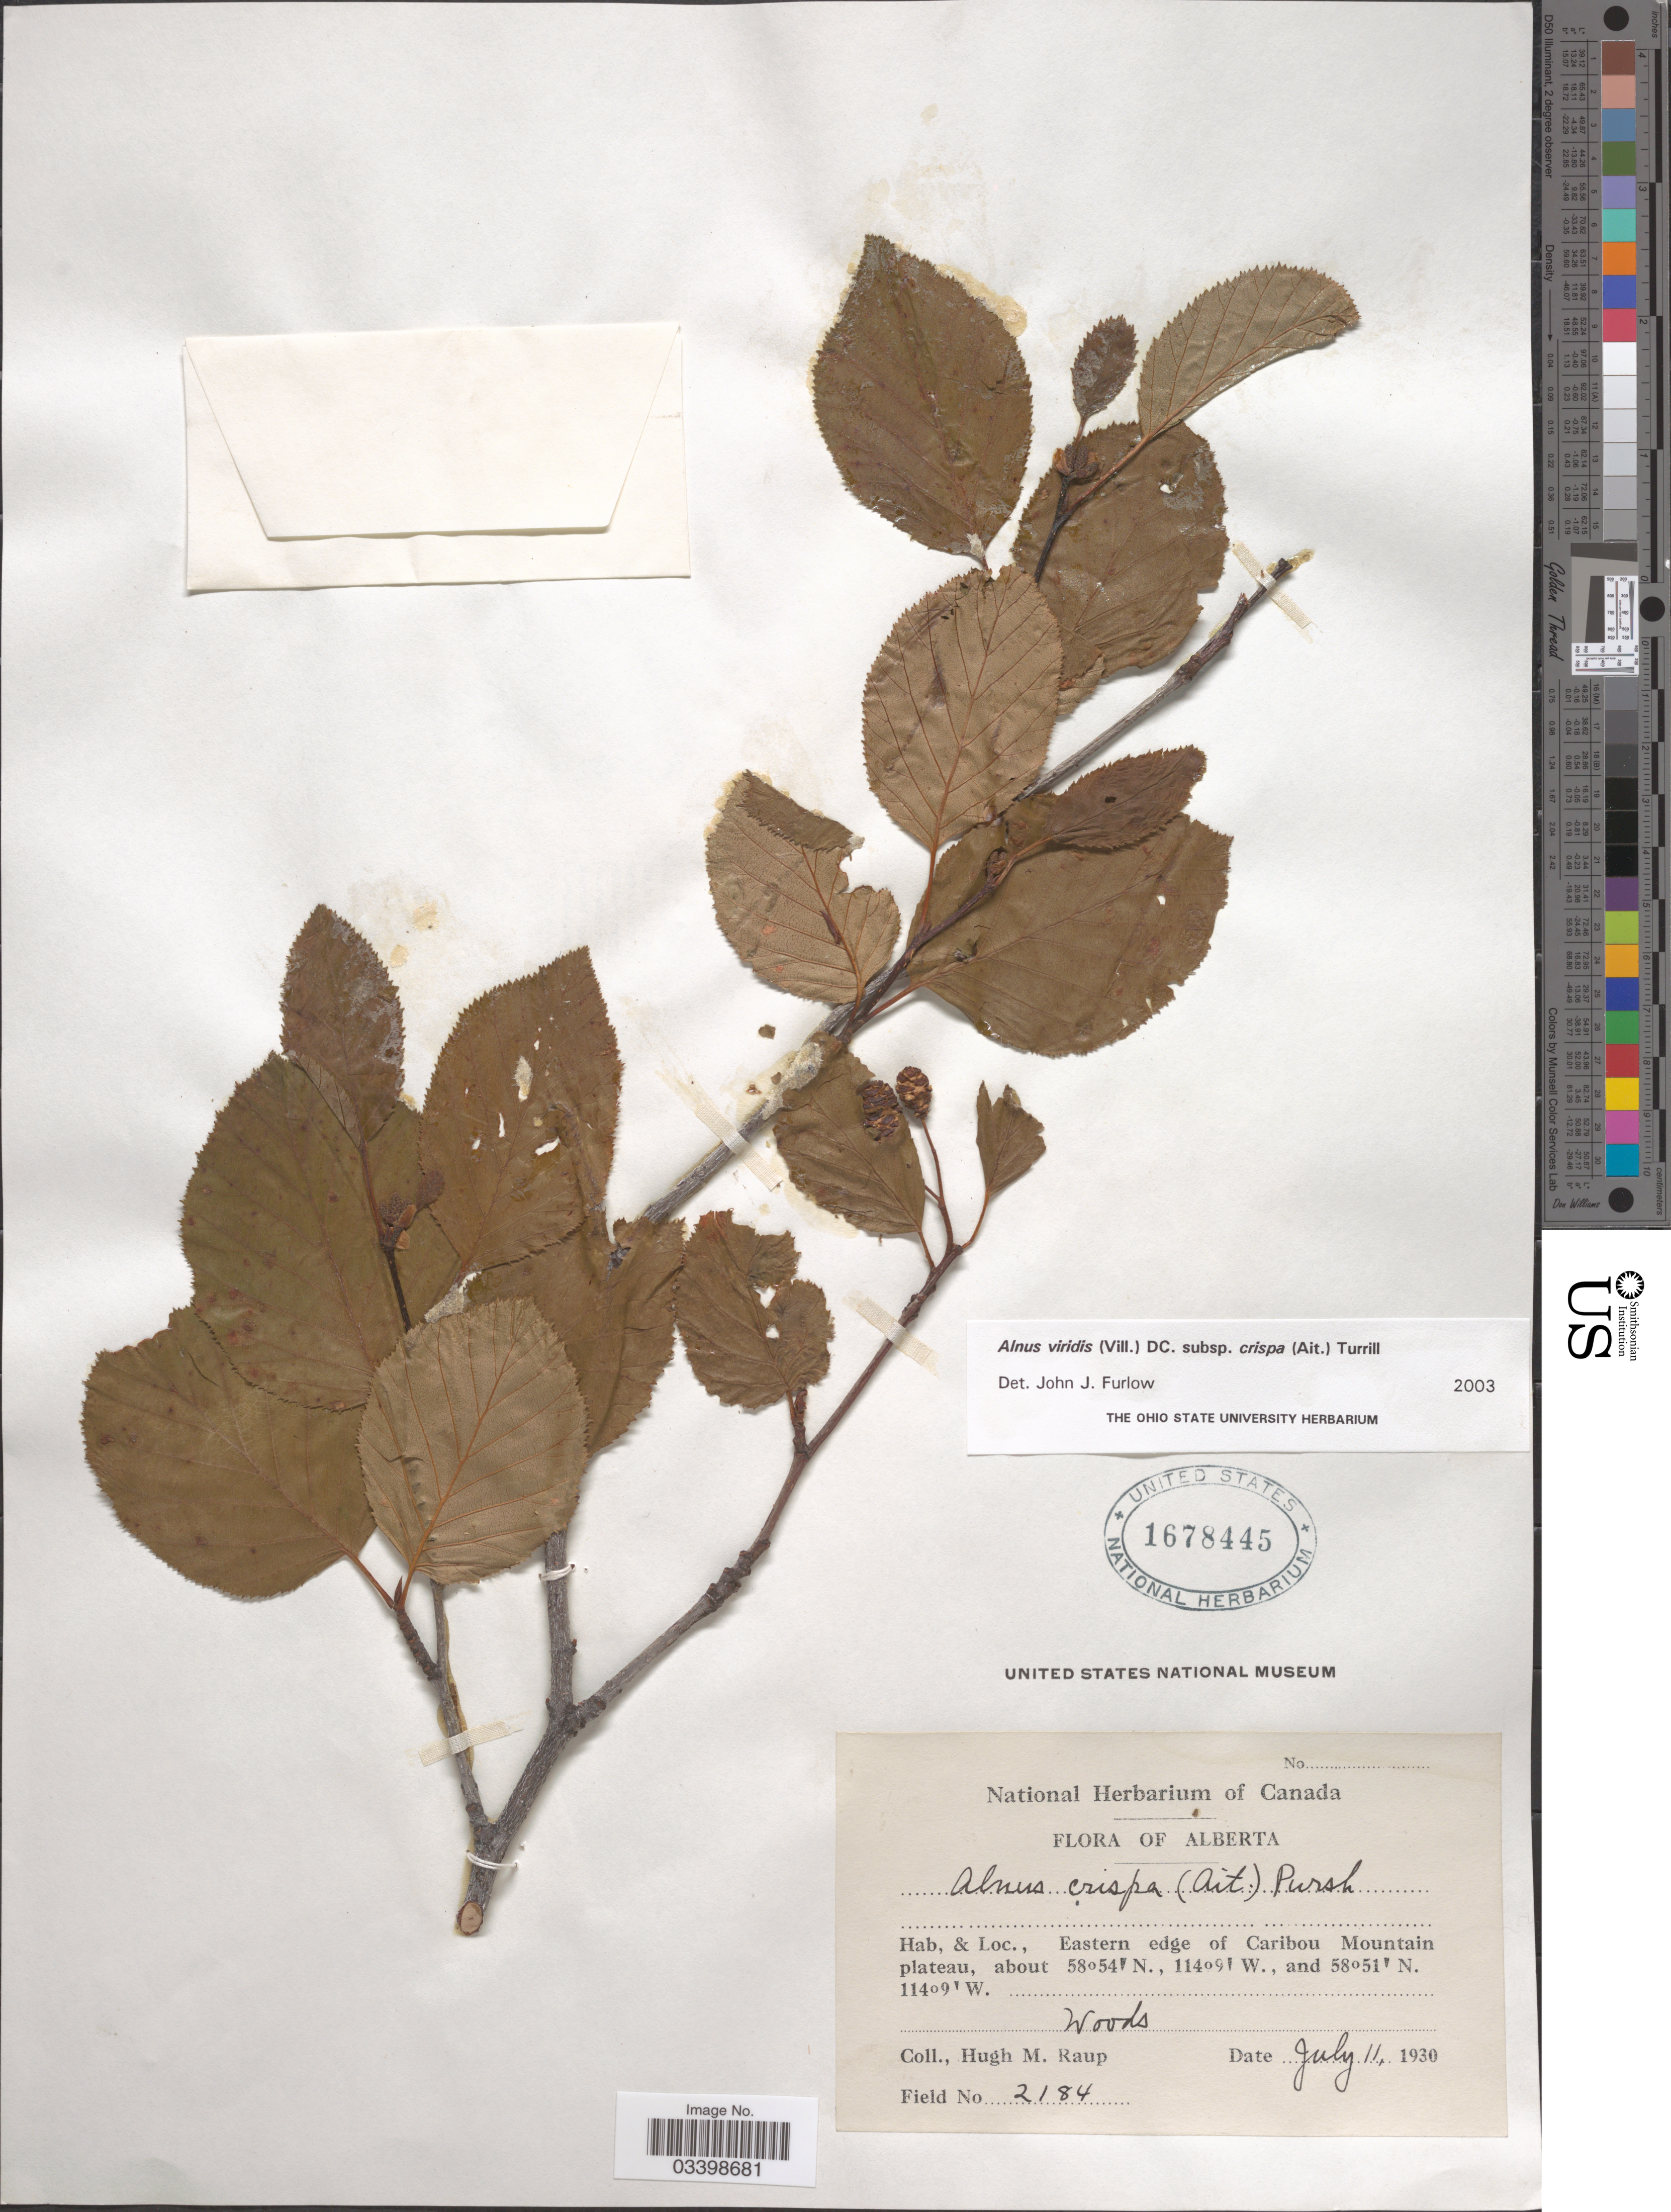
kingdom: Plantae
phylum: Tracheophyta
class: Magnoliopsida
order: Fagales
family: Betulaceae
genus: Alnus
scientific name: Alnus viridis subsp. crispa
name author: (Aiton) Turrill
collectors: H. Raup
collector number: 2184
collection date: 1930-07-11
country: Canada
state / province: Alberta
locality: Eastern edge of Caribou Mountain plateau.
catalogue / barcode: US 1678445